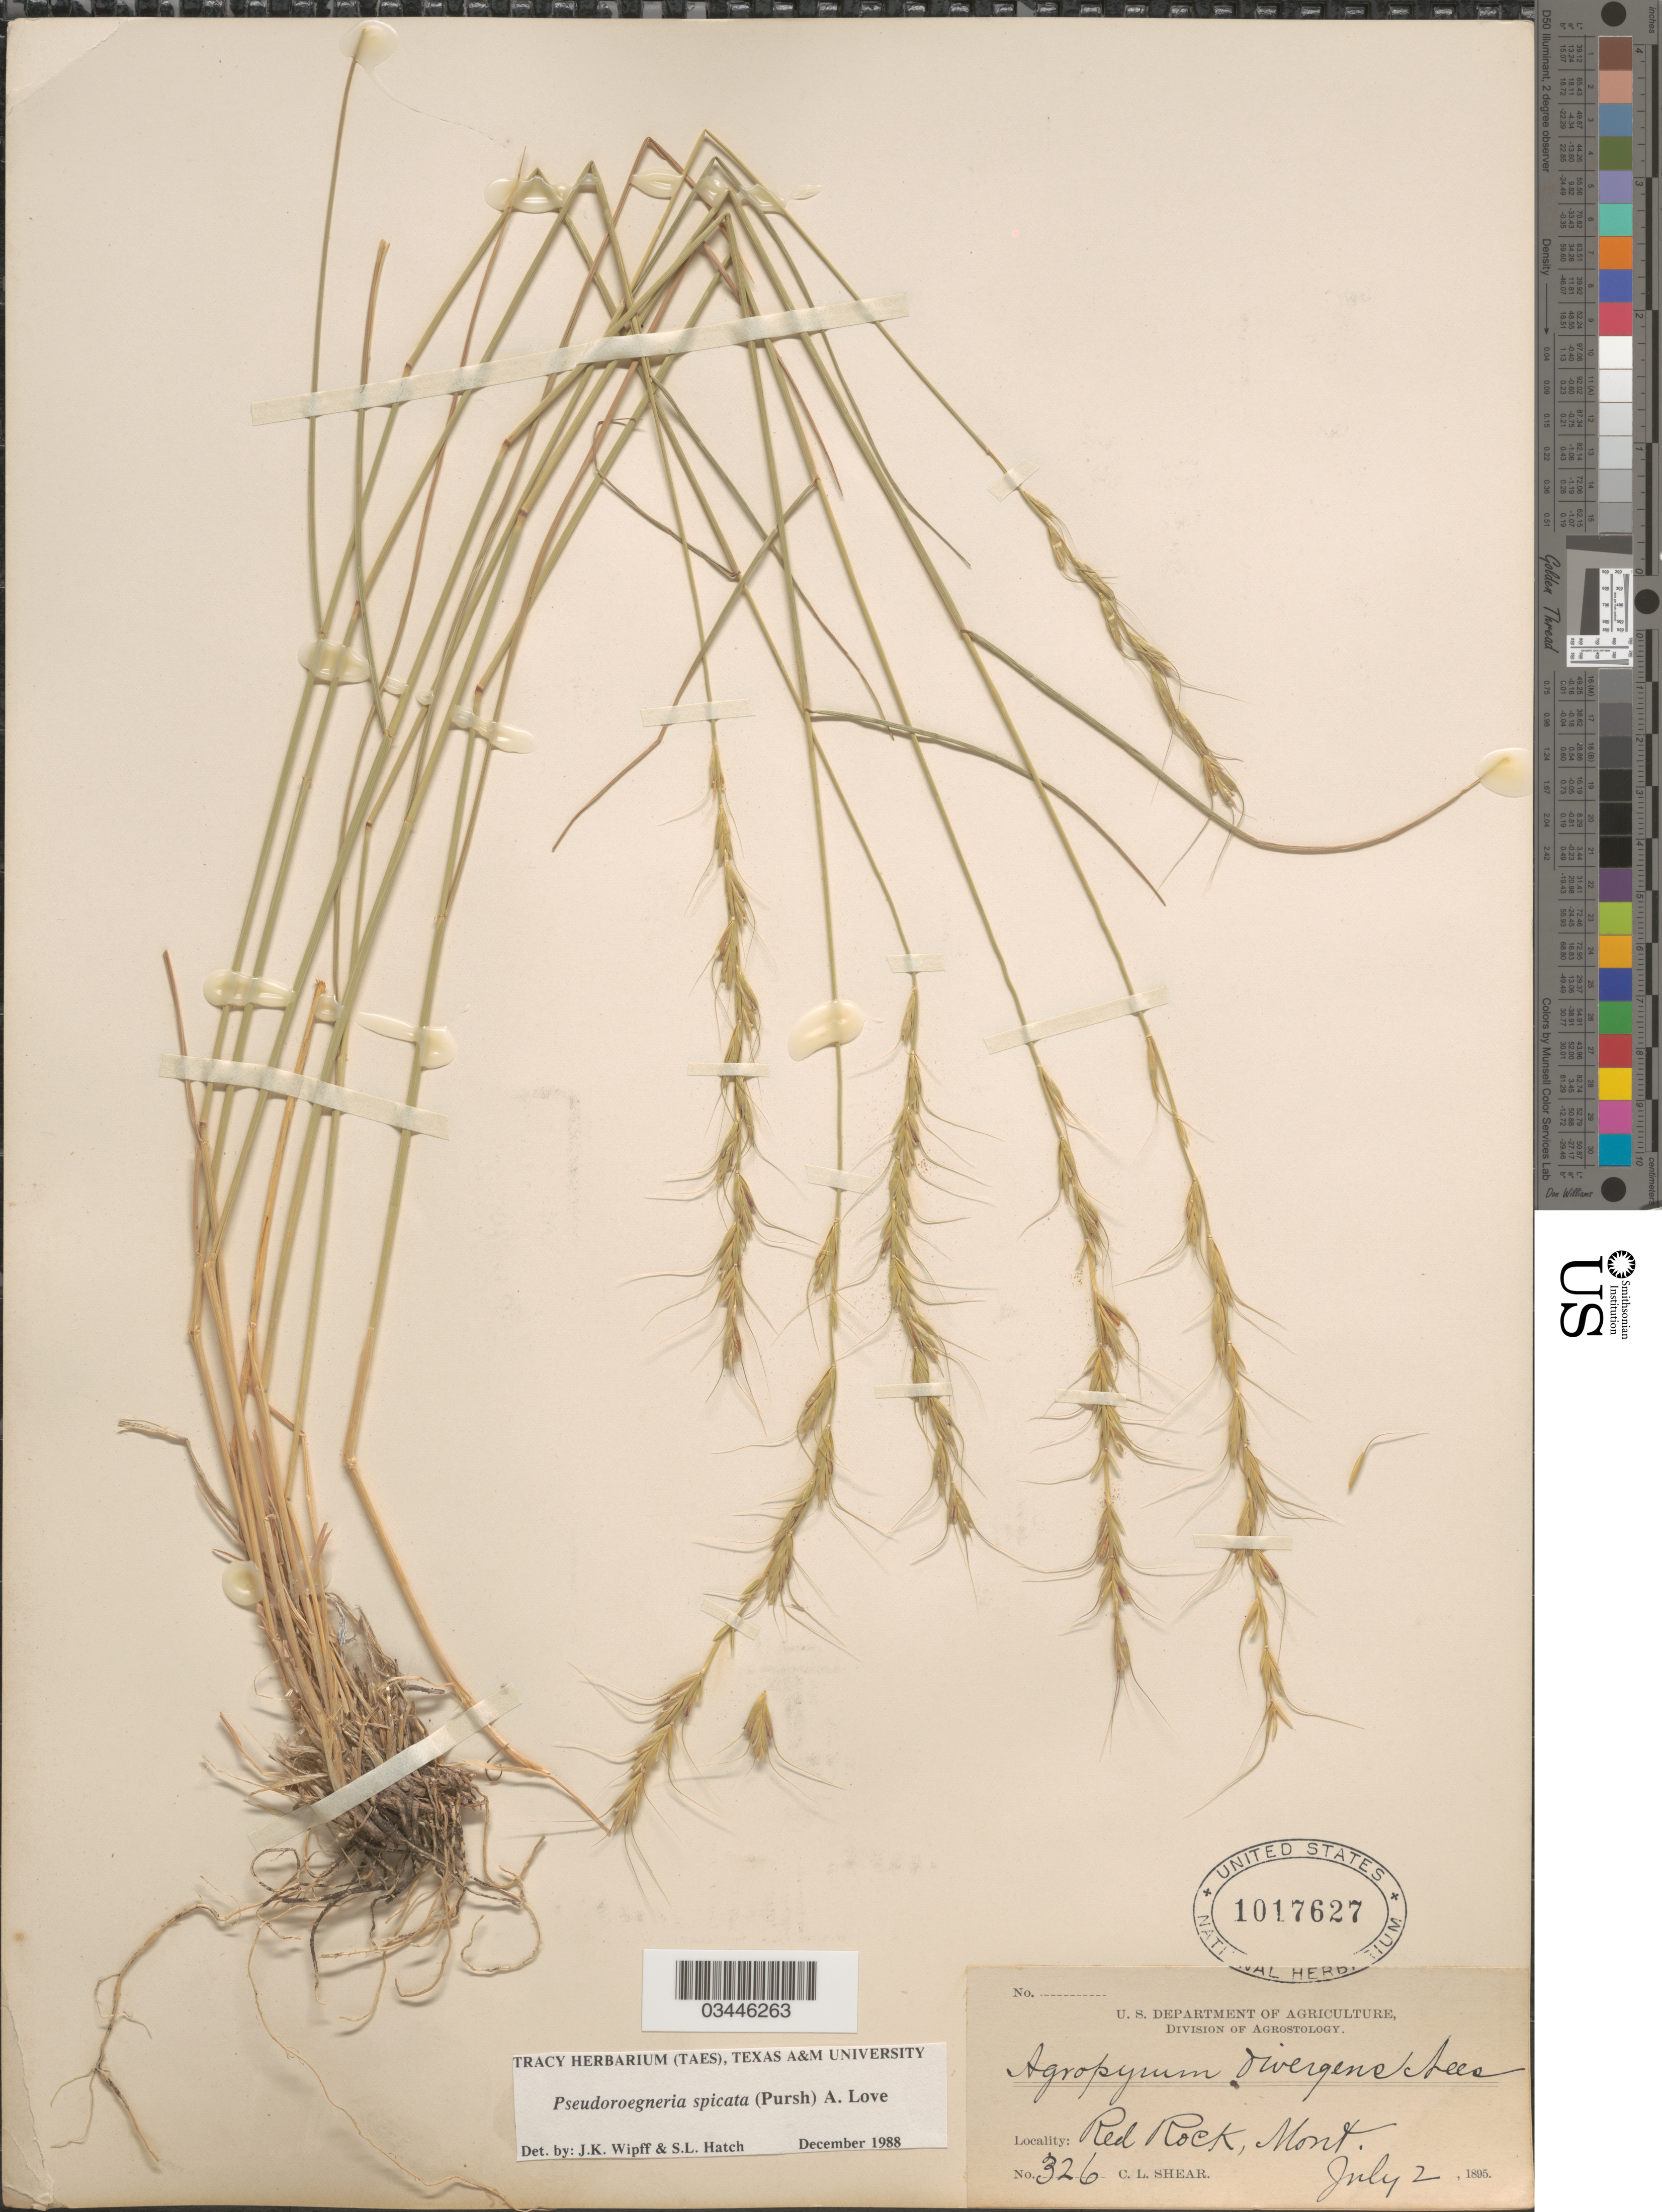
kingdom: Plantae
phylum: Tracheophyta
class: Liliopsida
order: Poales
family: Poaceae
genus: Pseudoroegneria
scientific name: Pseudoroegneria spicata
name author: (Pursh) Á. Löve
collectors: C. L. Shear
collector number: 326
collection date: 1895-07-02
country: United States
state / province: Montana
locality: Red Rock.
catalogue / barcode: US 1017627